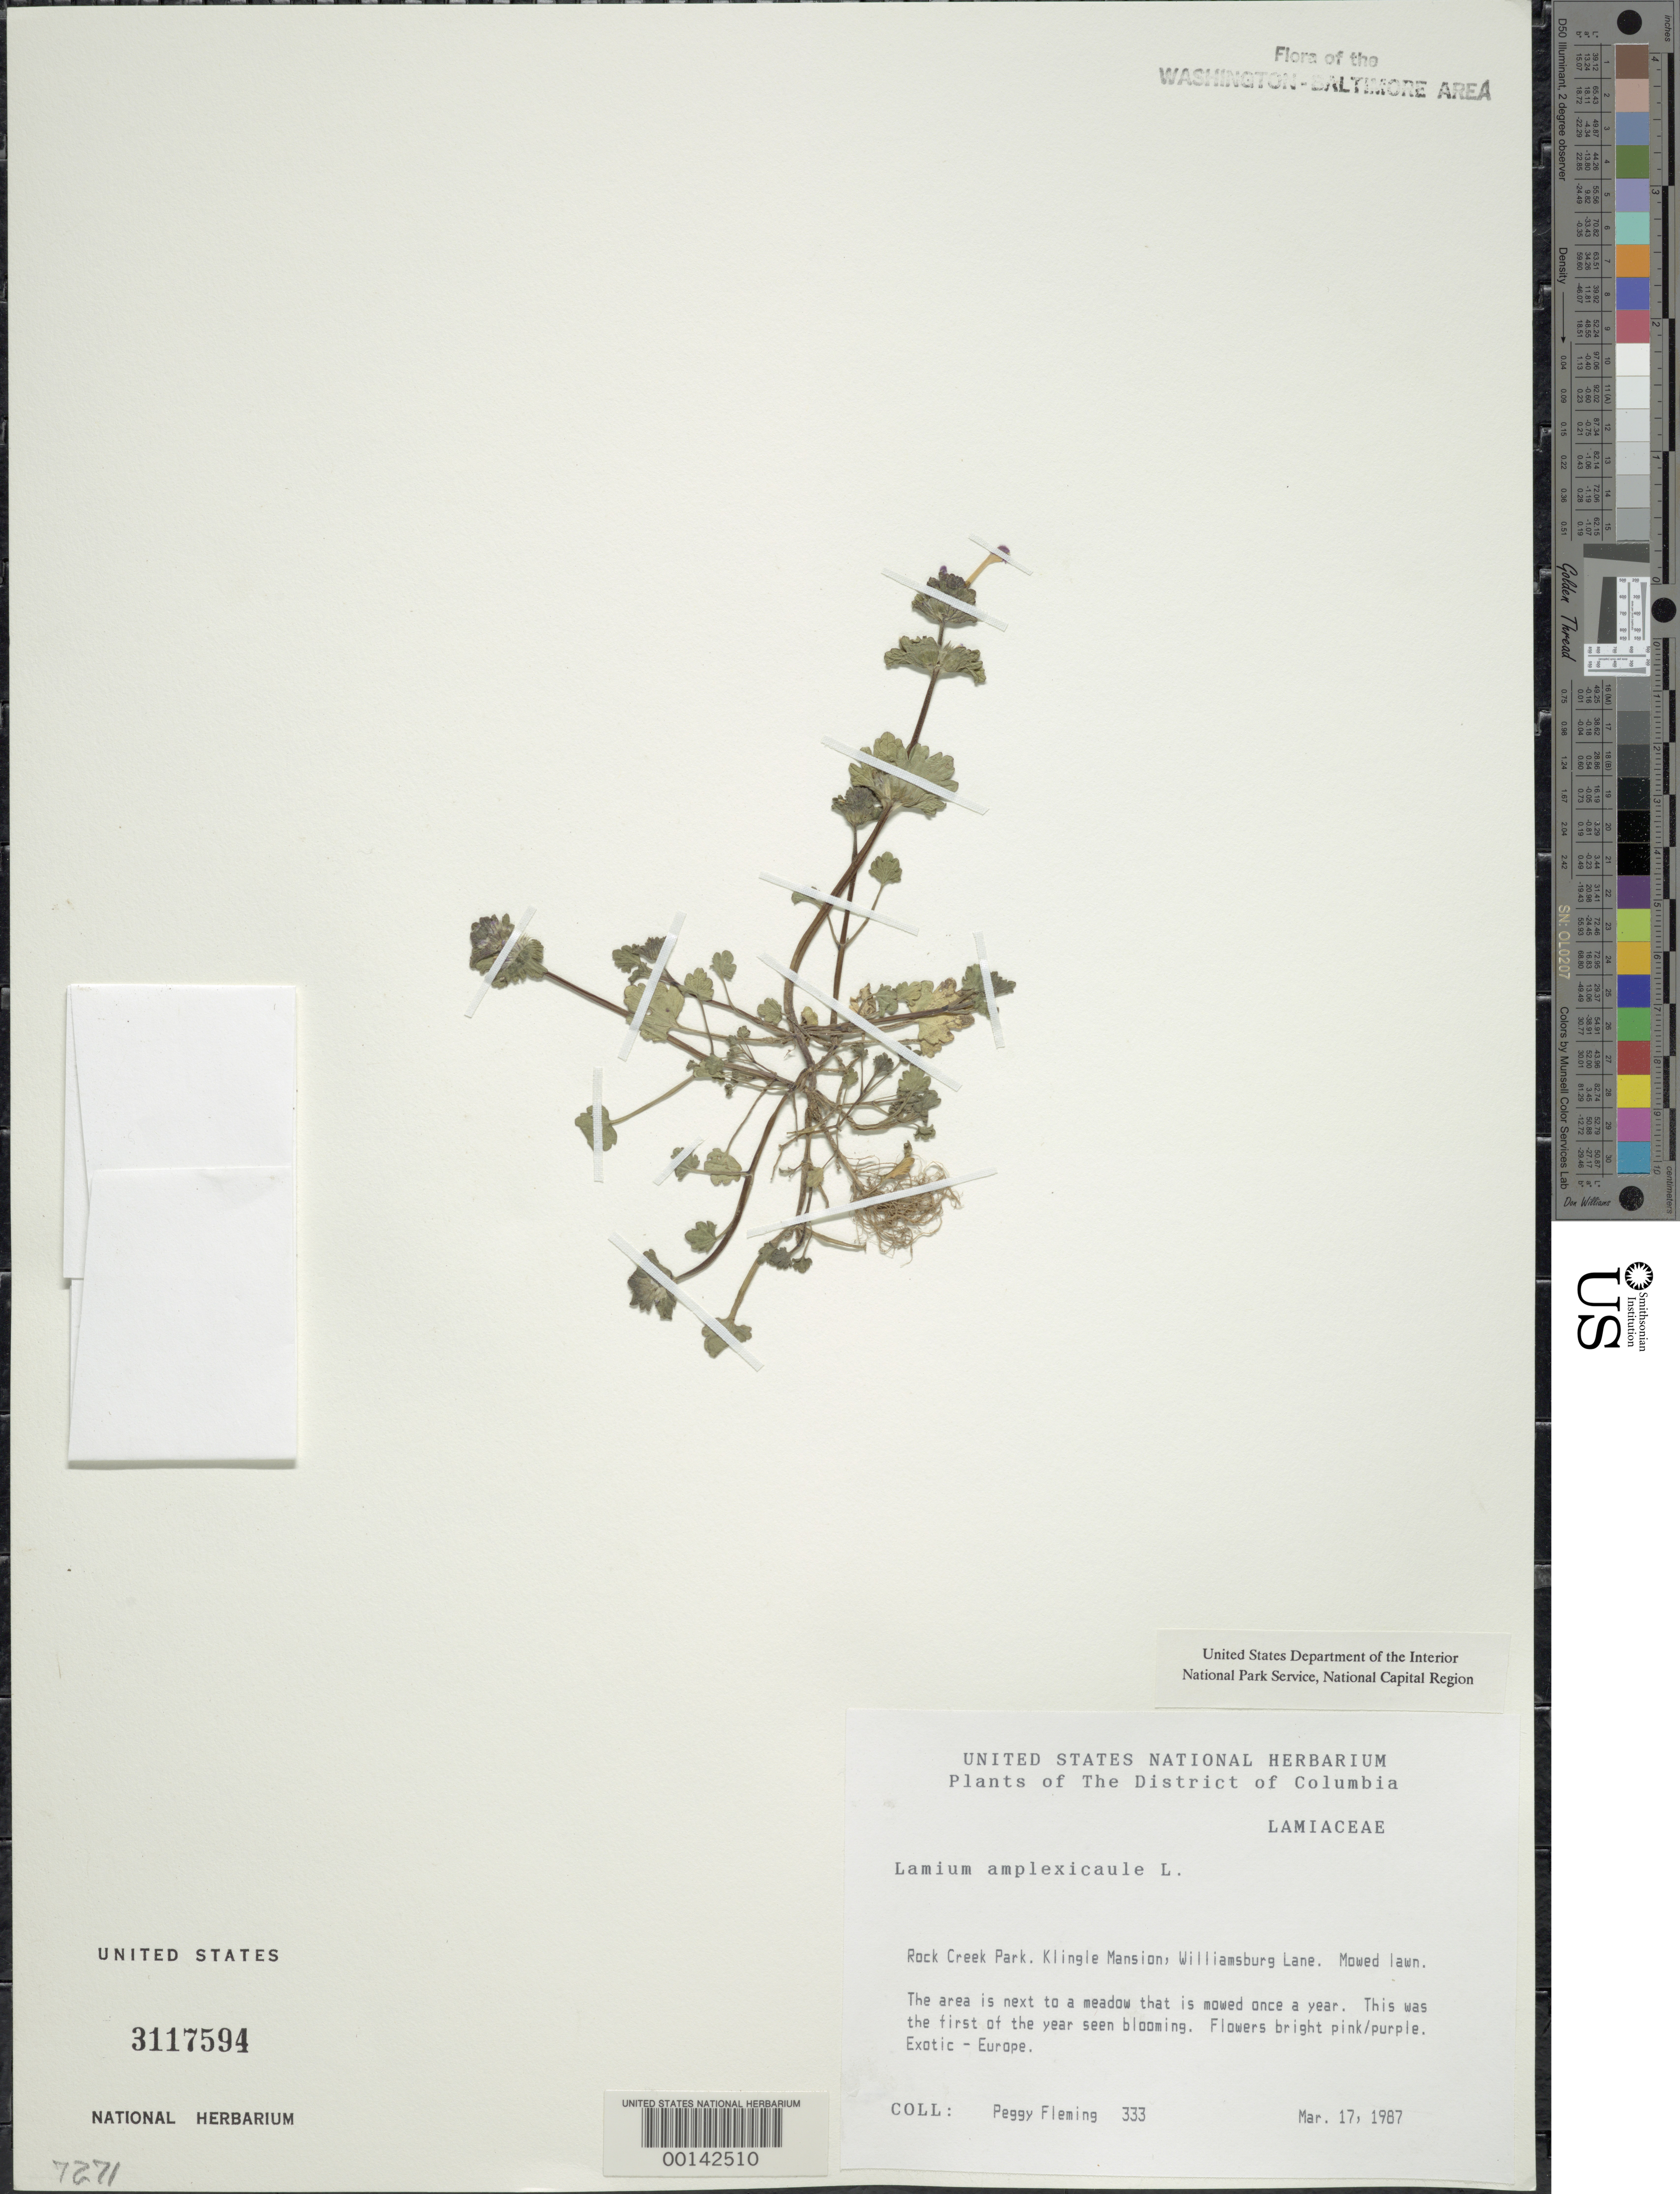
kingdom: Plantae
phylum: Tracheophyta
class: Magnoliopsida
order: Lamiales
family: Lamiaceae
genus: Lamium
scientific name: Lamium amplexicaule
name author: L.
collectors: P. Fleming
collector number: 333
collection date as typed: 17 Mar 1987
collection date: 1987-03-17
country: United States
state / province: District of Columbia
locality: Rock Creek Park. Klingle Mansion, Williamsburg Lane. Rock Creek Park and vicinity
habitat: Mowed lawn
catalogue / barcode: US 3117594